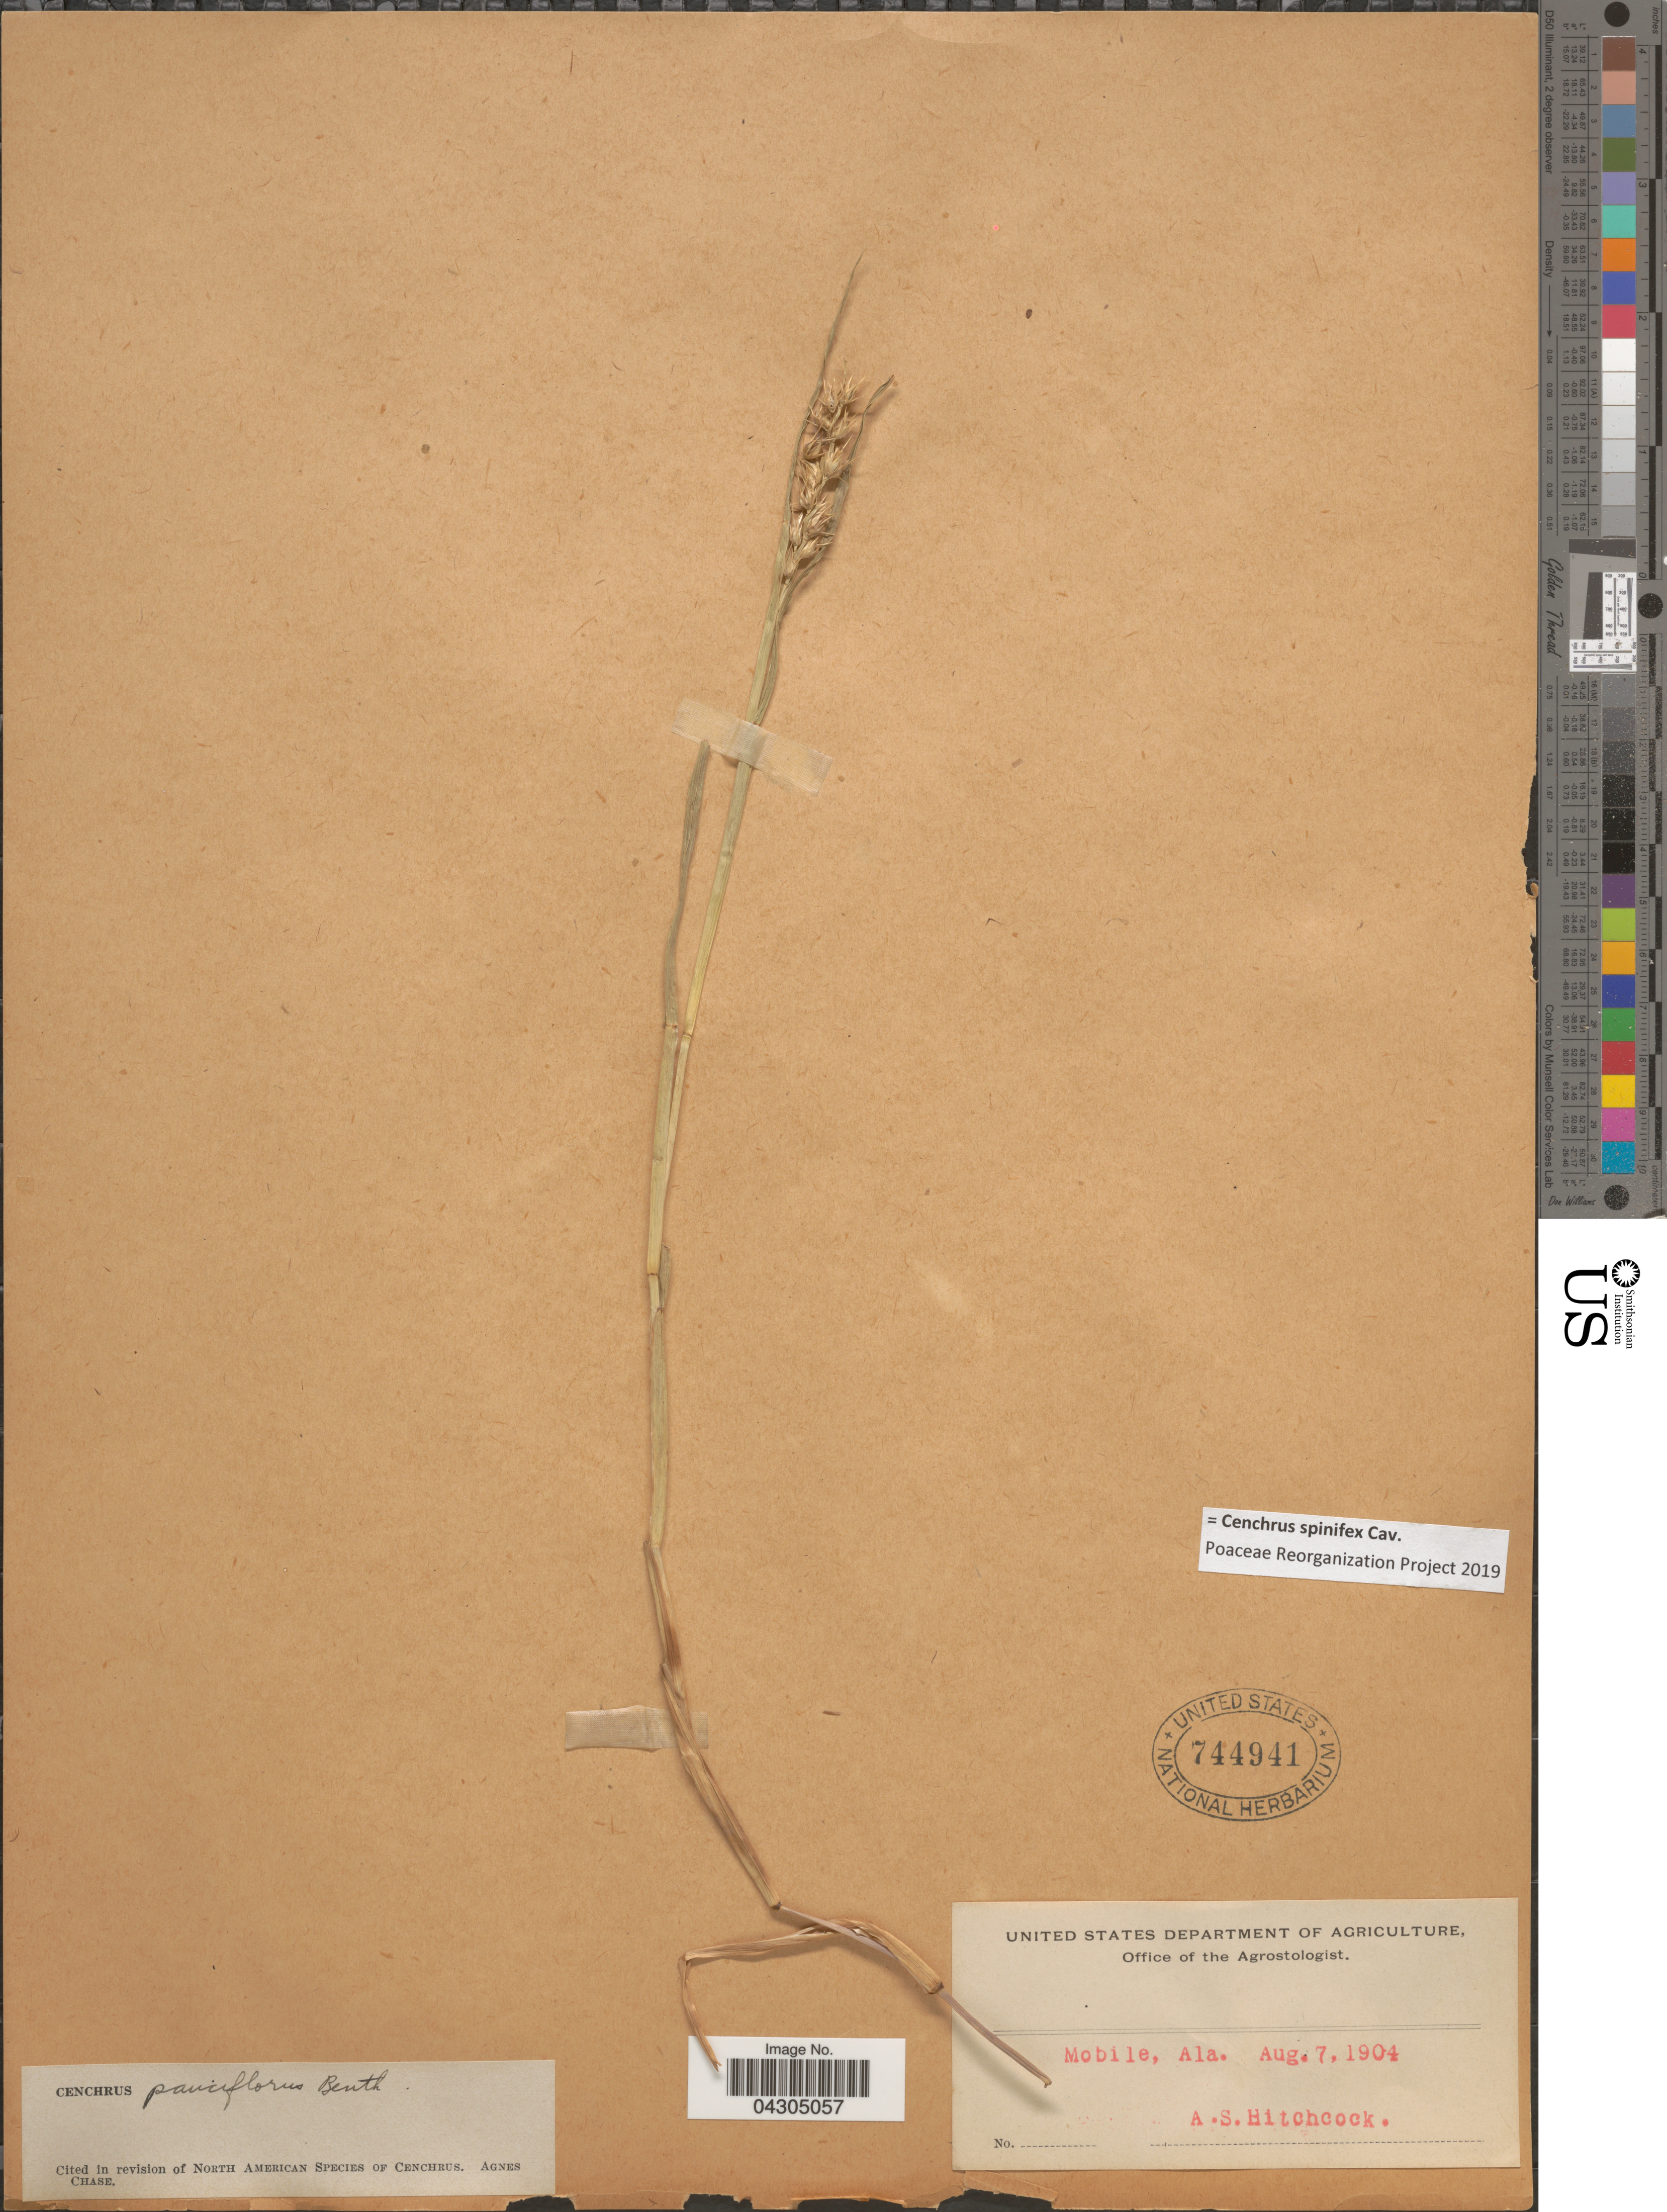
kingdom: Plantae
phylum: Tracheophyta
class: Liliopsida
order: Poales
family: Poaceae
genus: Cenchrus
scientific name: Cenchrus spinifex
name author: Cav.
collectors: A. S. Hitchcock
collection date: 1904-08-07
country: United States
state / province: Alabama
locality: Mobile.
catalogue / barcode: US 744941